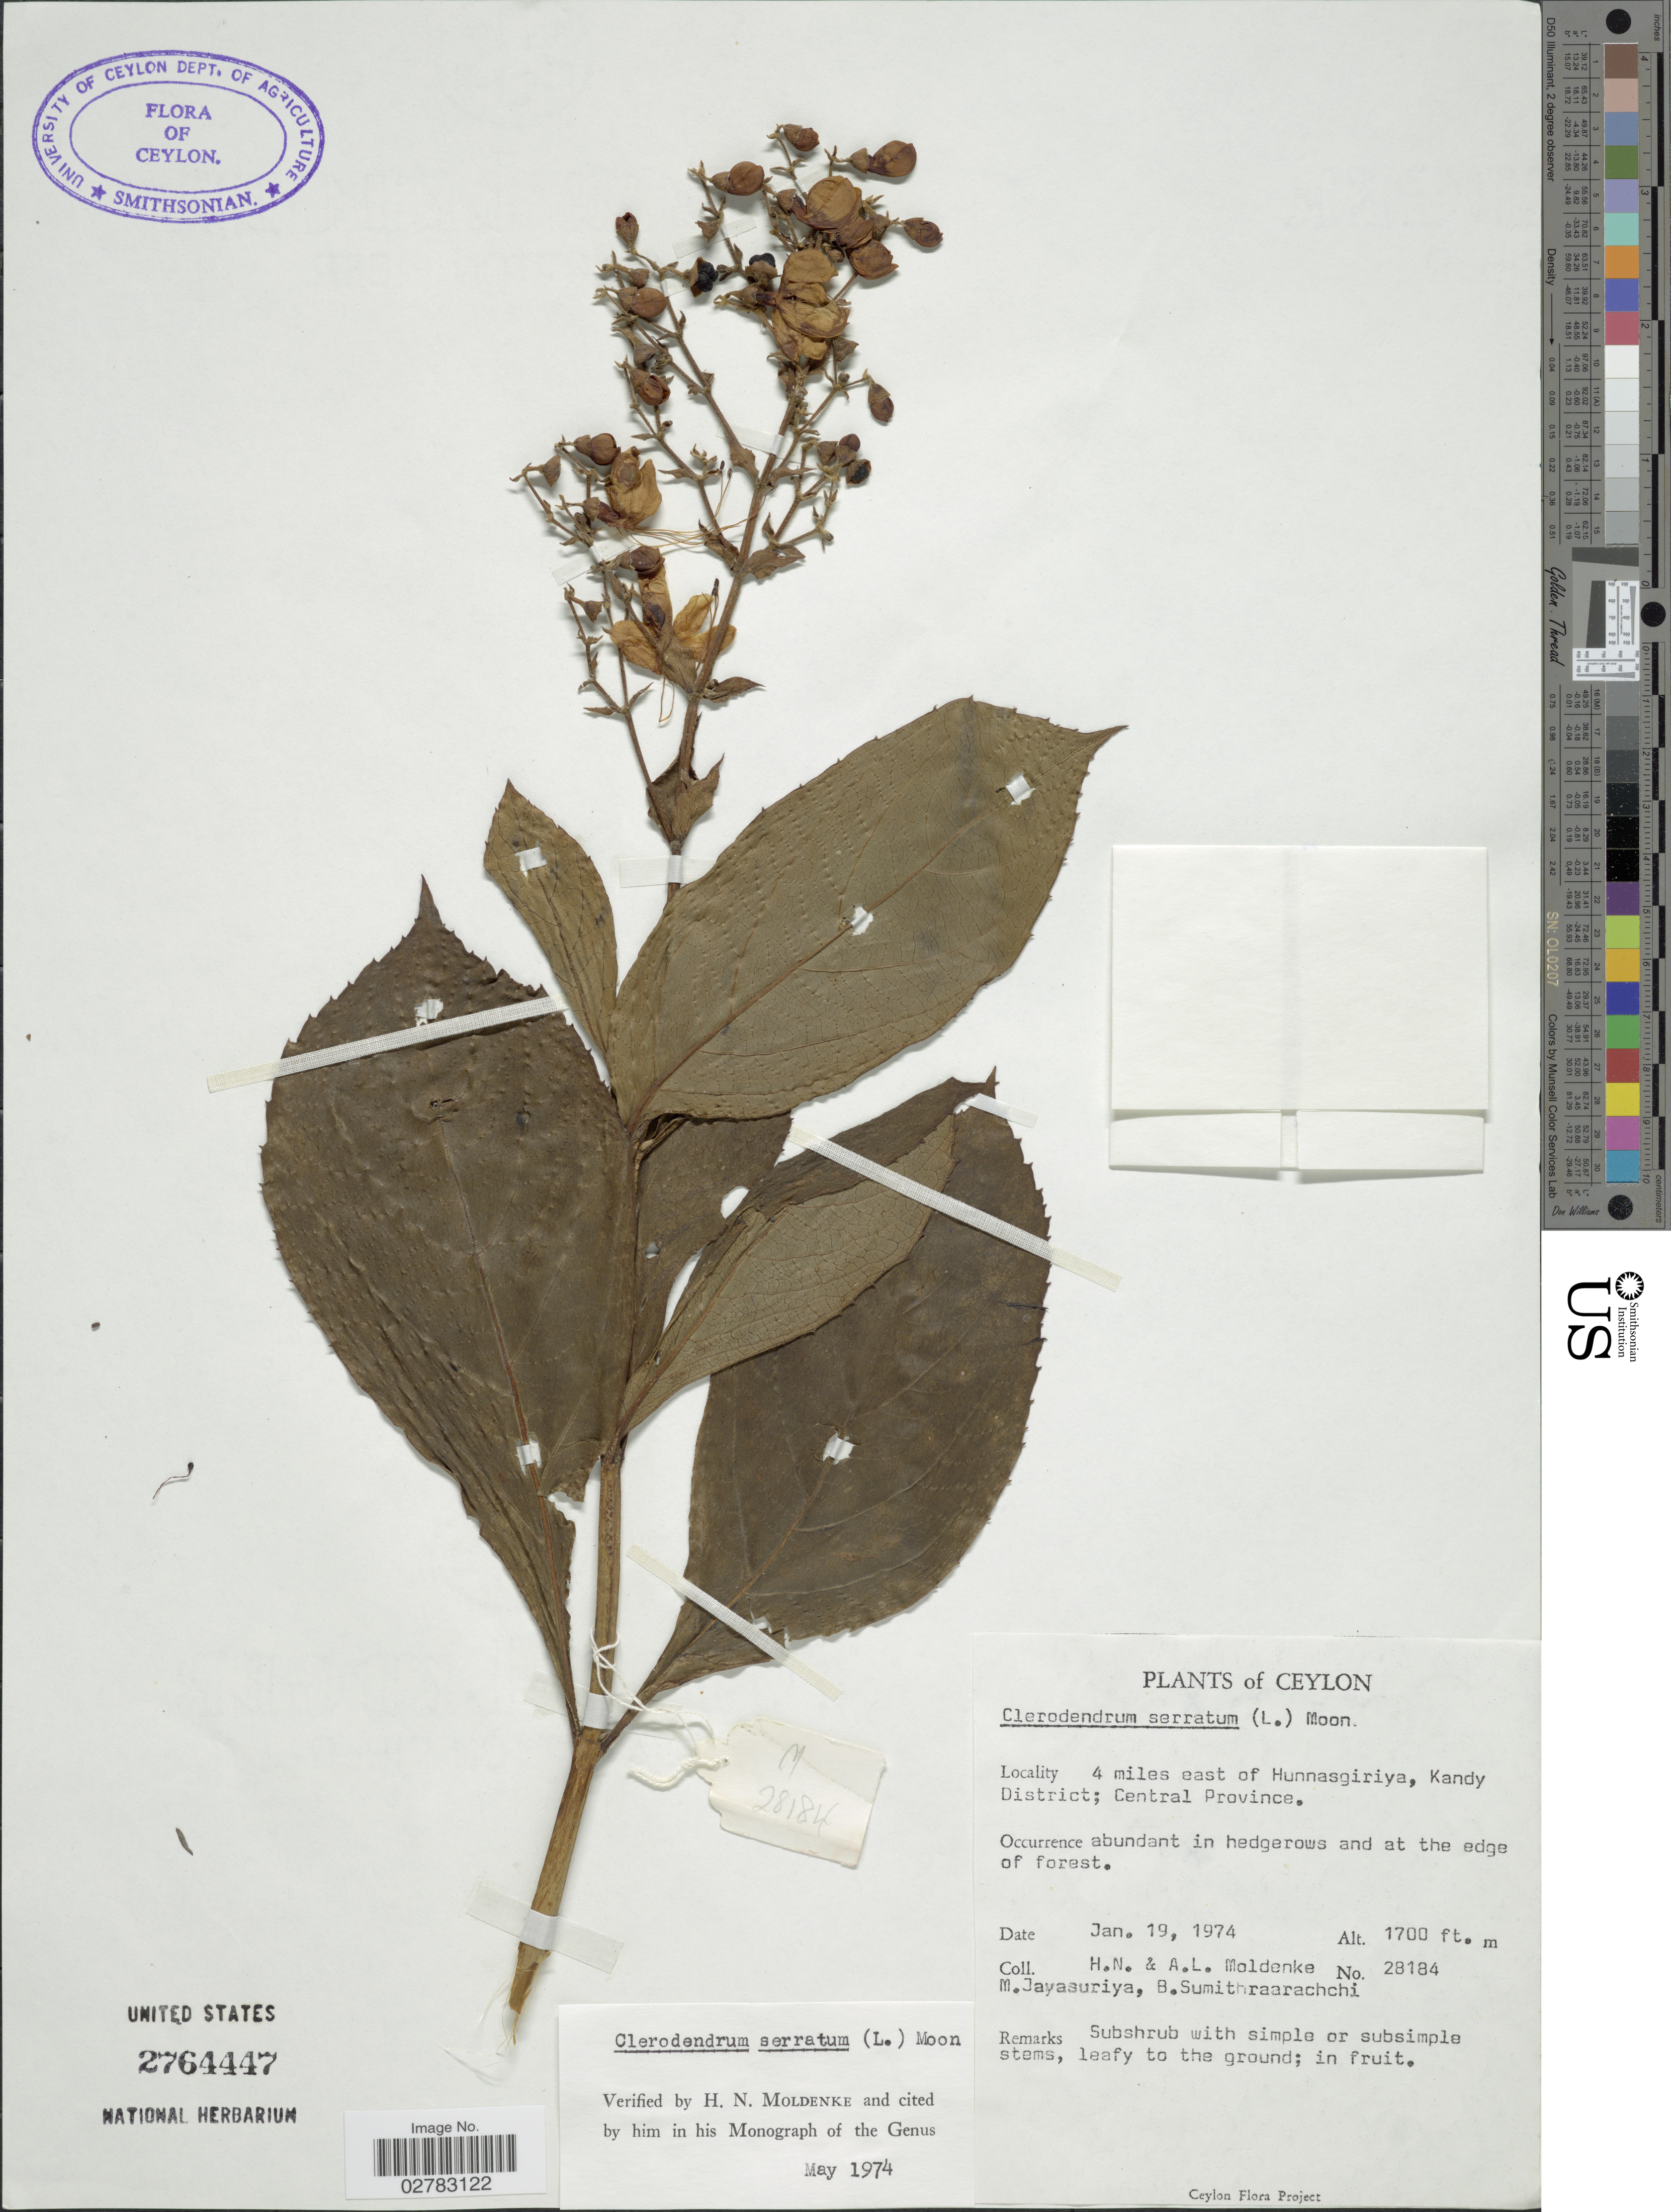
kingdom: Plantae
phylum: Tracheophyta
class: Magnoliopsida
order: Lamiales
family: Lamiaceae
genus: Clerodendrum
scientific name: Clerodendrum serratum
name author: (L.) Moon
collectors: H. N. Moldenke, A. L. Moldenke, M. Jayasuria & B. Sumithraarachchi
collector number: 28184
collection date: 1974-01-19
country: Sri Lanka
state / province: Central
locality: Ceylon. 4 miles east of Hunnasgiriya, Kandy District.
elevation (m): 518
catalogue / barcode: US 2764447